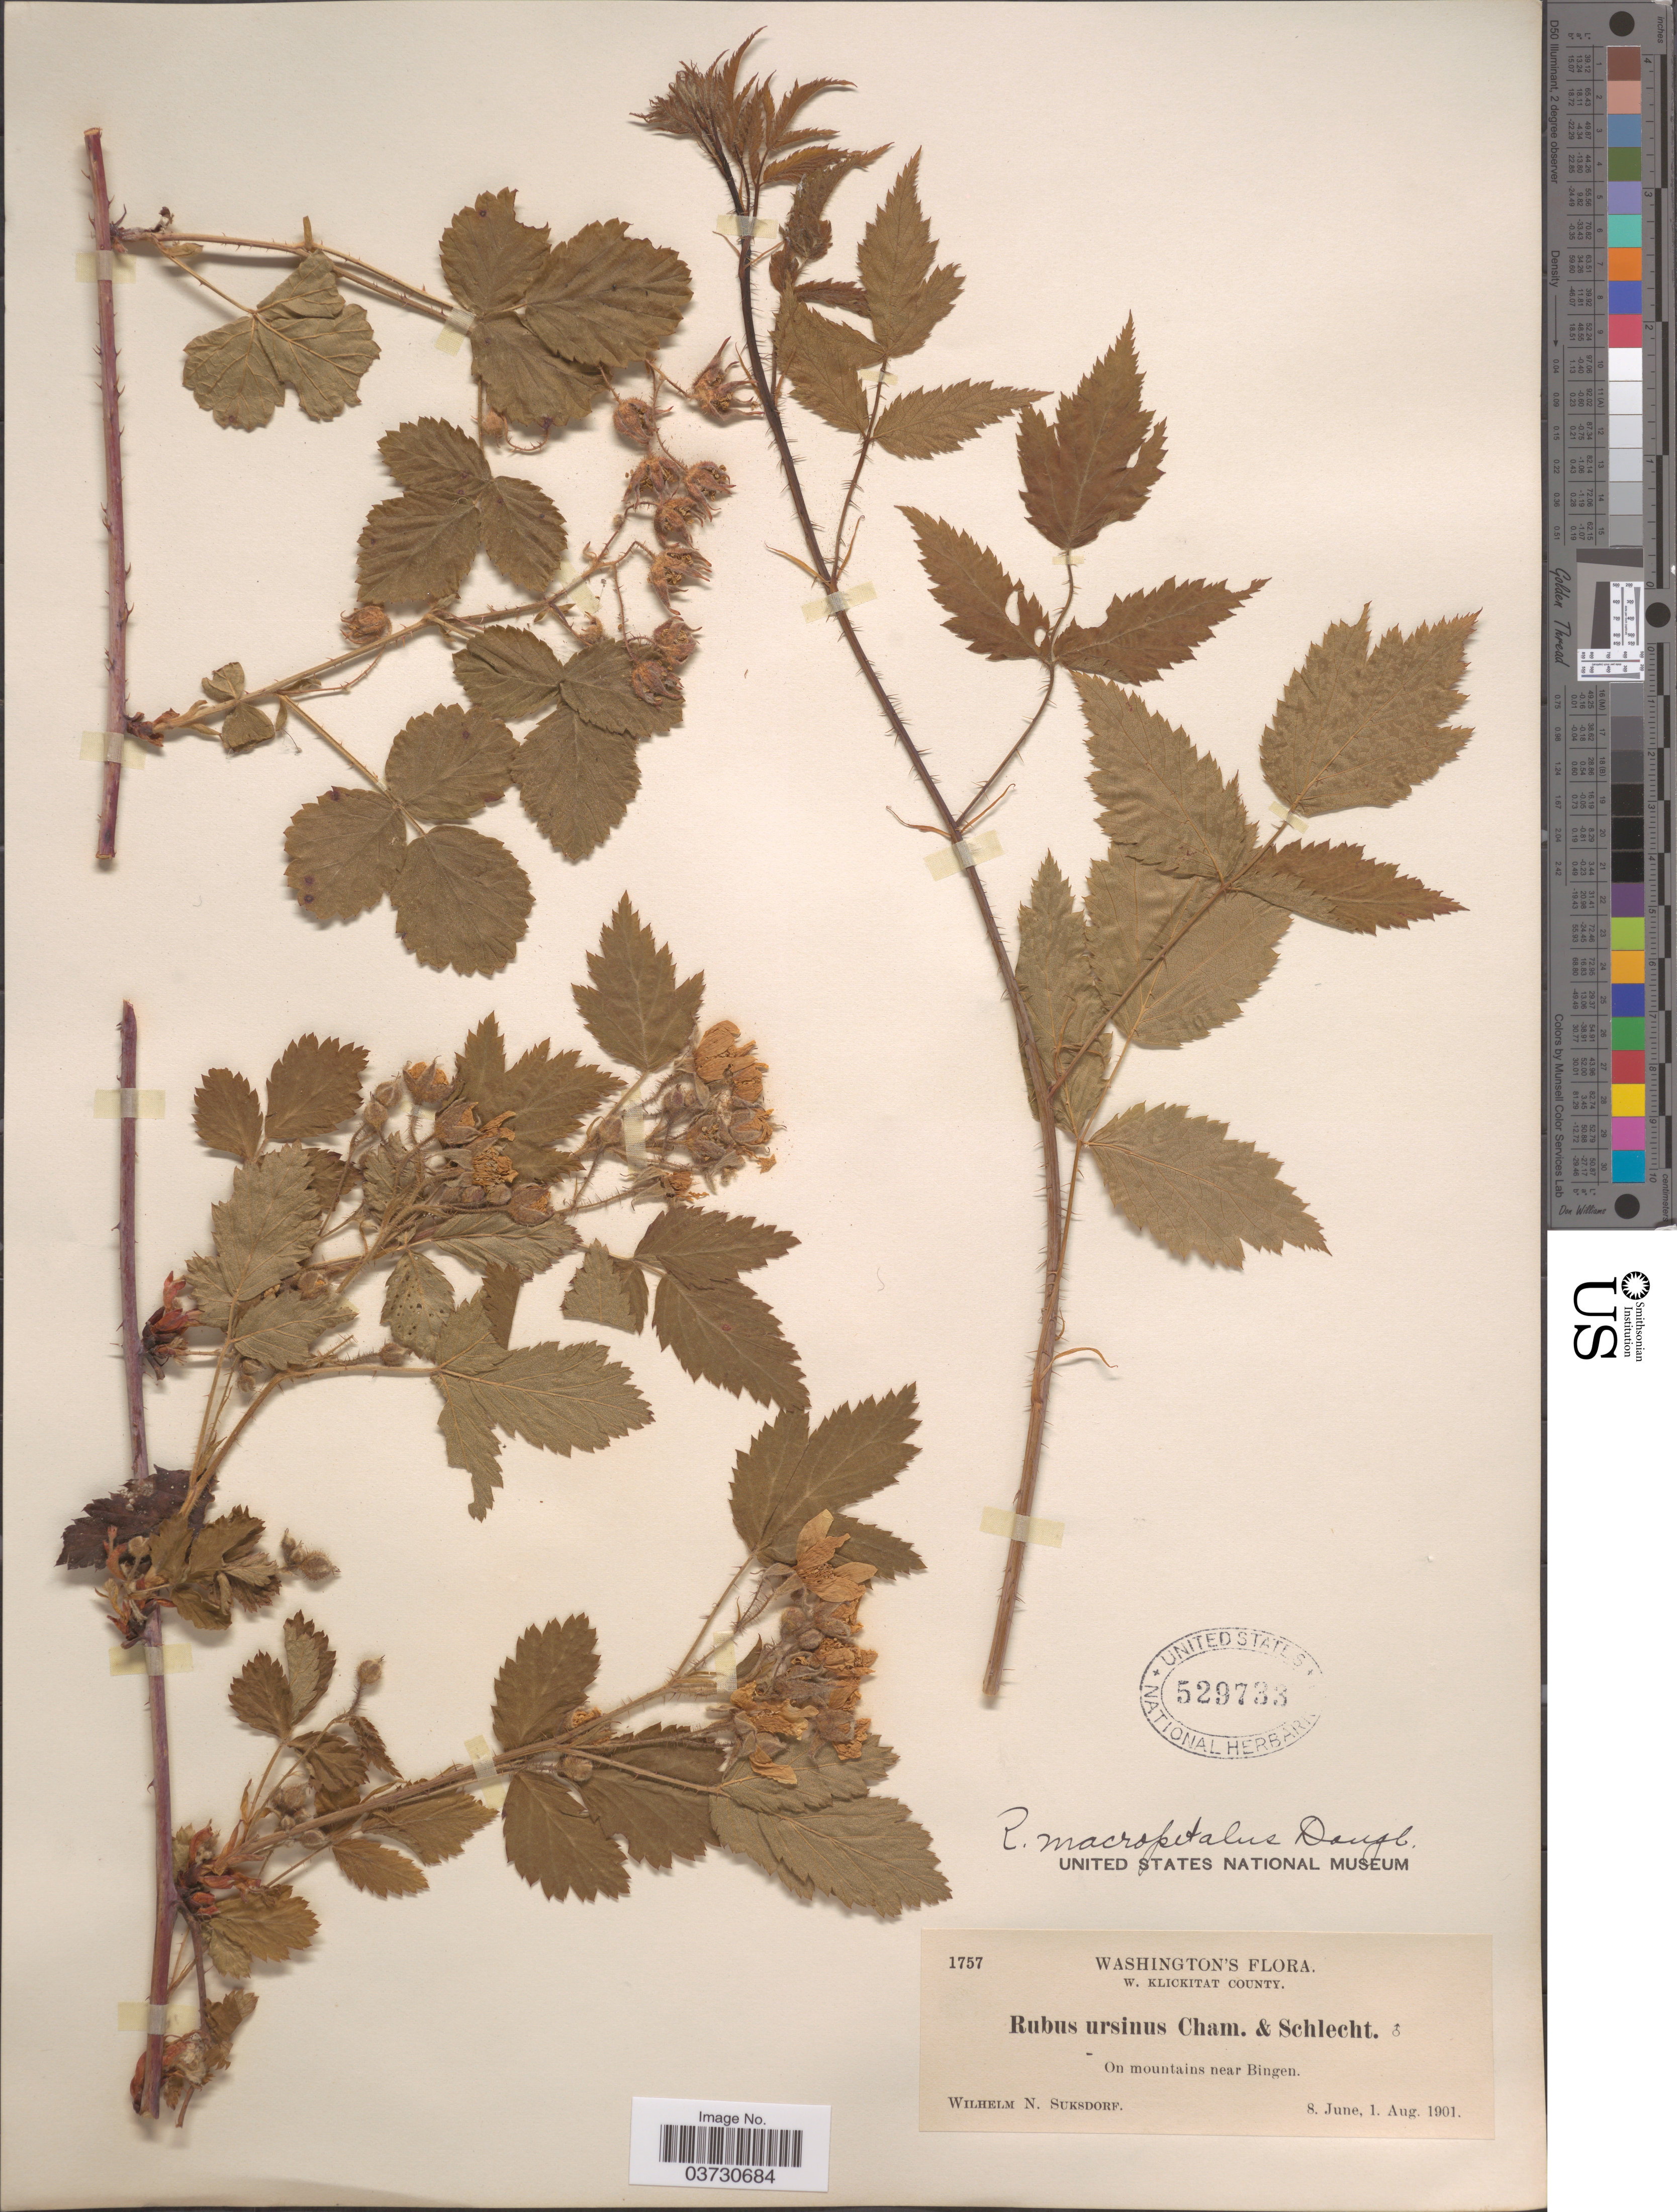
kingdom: Plantae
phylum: Tracheophyta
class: Magnoliopsida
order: Rosales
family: Rosaceae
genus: Rubus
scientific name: Rubus macropetalus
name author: Douglas ex Hook.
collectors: W. N. Suksdorf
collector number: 1757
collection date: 1901-06-08/1901-08-01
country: United States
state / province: Washington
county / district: Klickitat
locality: W. Klickitat County. On mountains near Bingen.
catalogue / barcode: US 529733